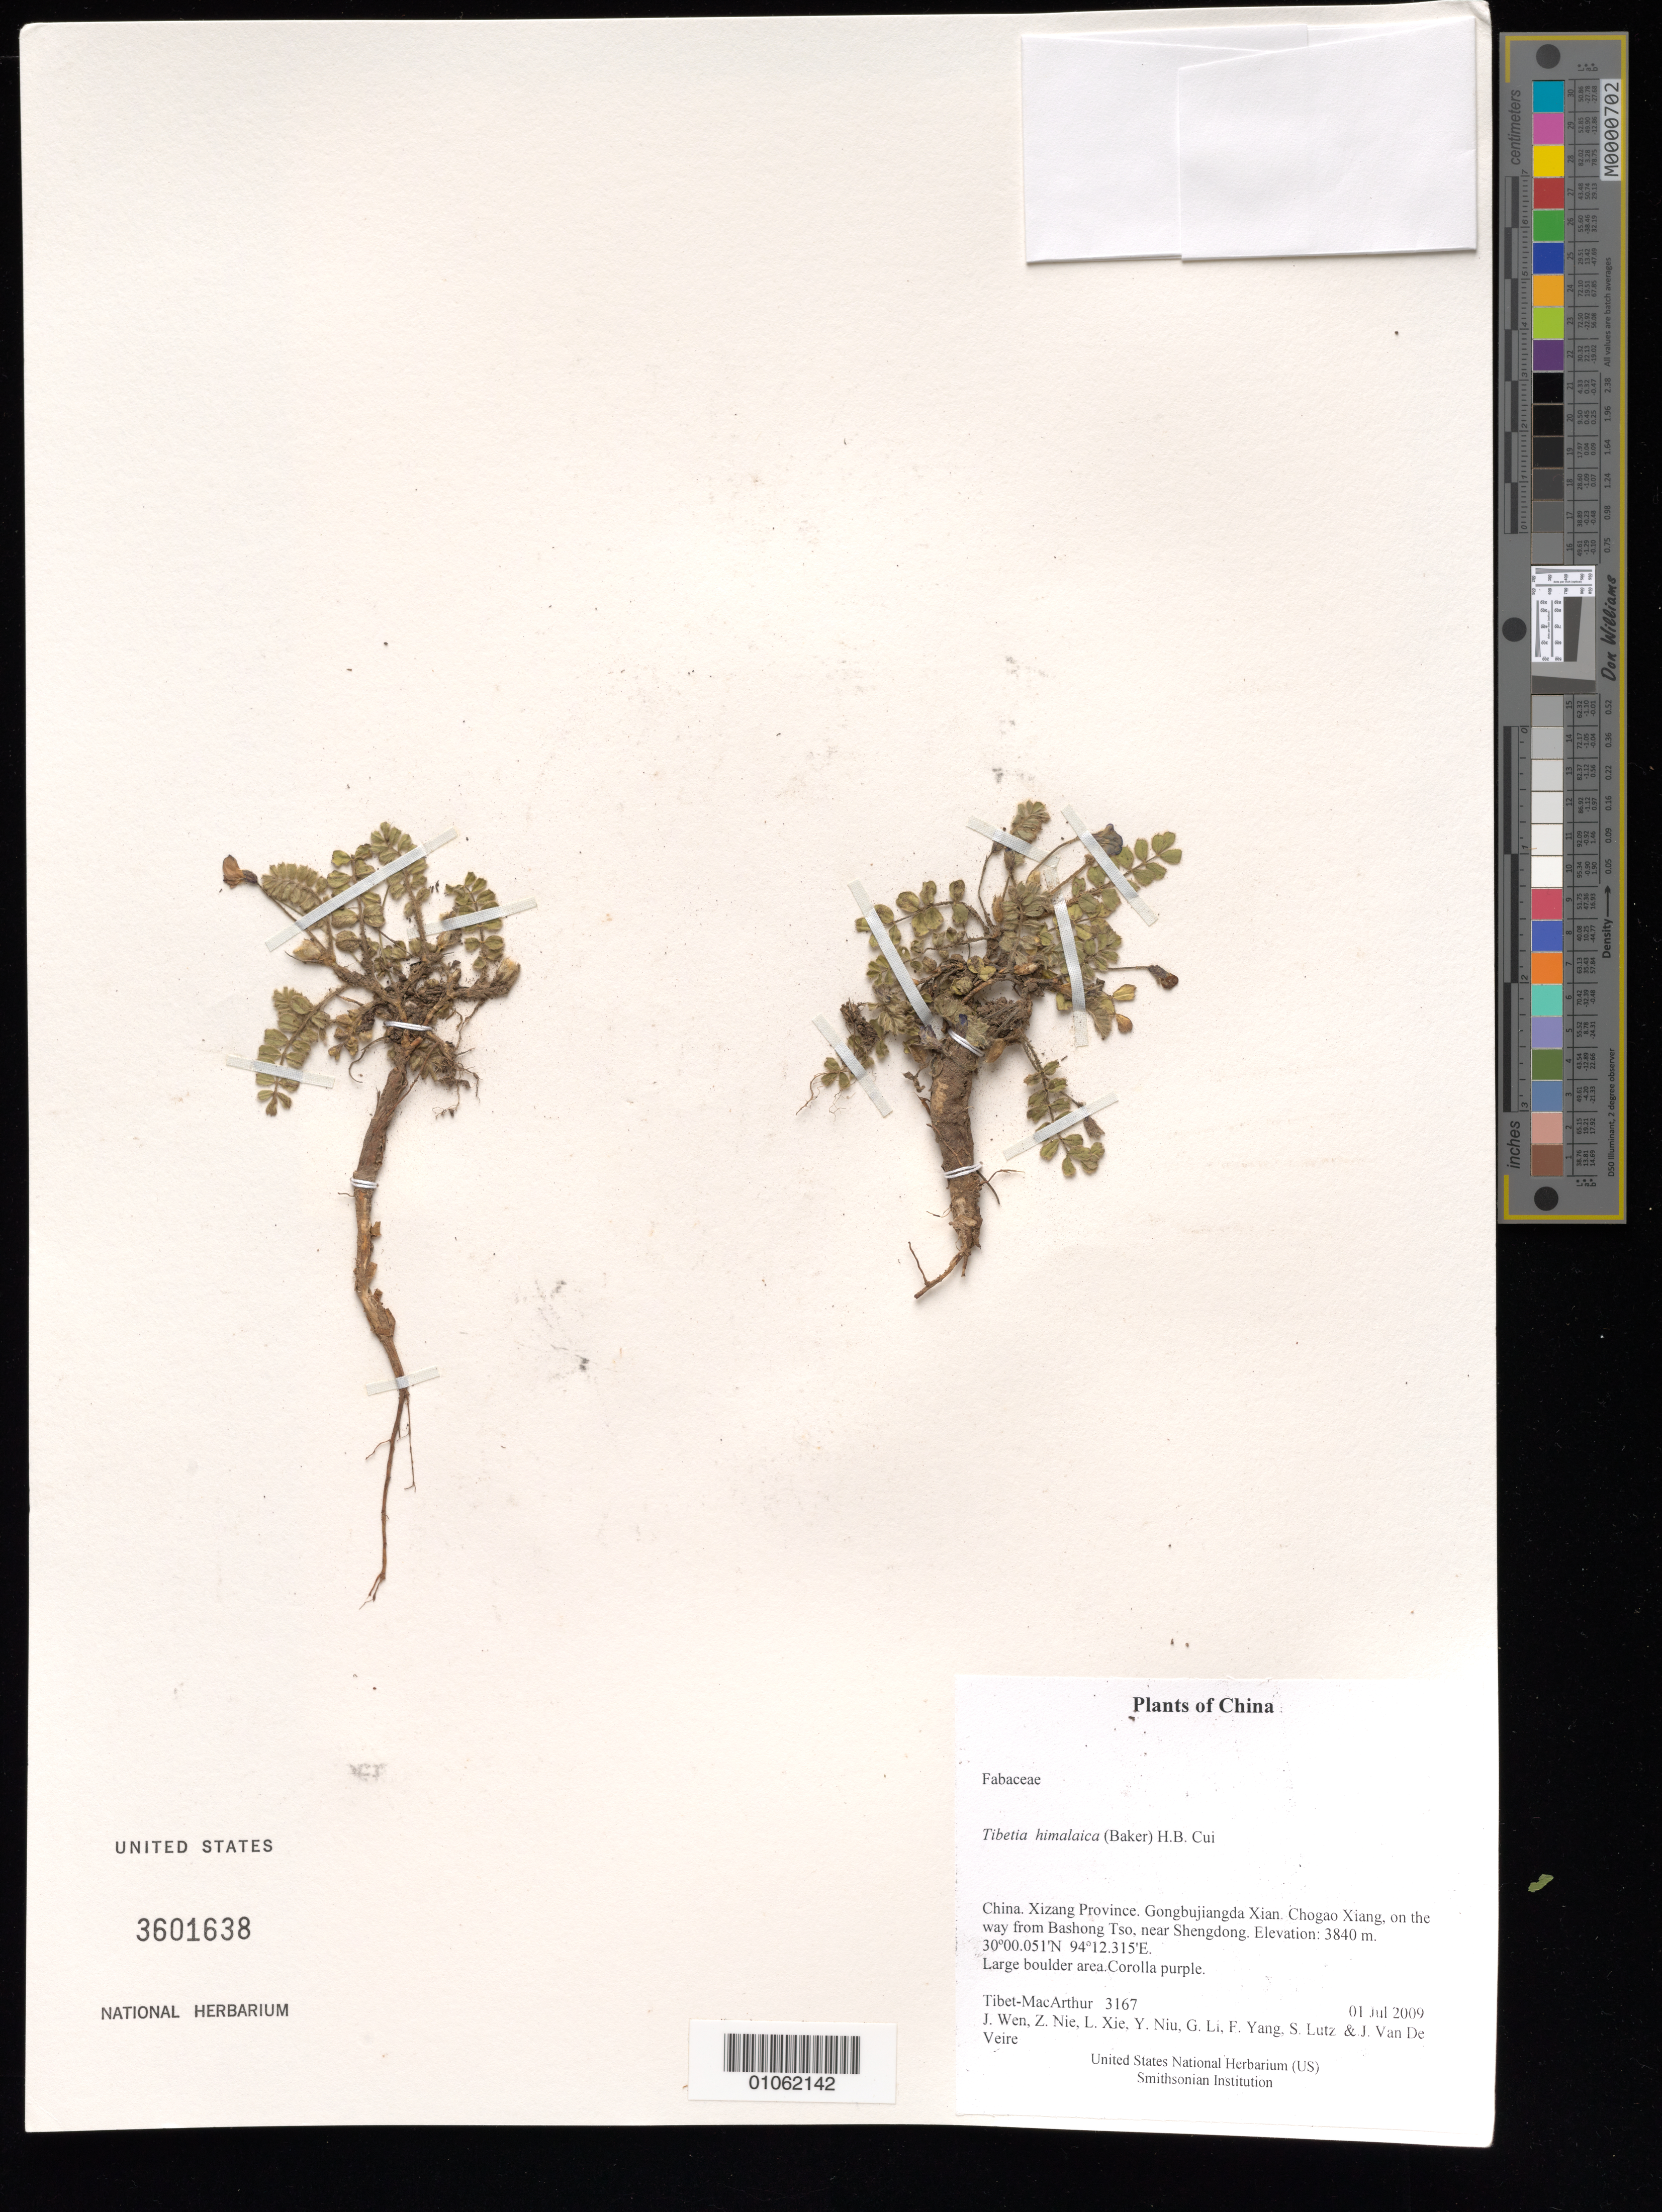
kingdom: Plantae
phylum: Tracheophyta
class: Magnoliopsida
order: Fabales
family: Fabaceae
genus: Tibetia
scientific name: Tibetia himalaica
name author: (Baker) H.B. Cui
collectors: Tibet-MacArthur, J. Wen, Z. Nie, L. Xie, Y. Niu, G. Li, F. Yang, S. Lutz & J. Van De Veire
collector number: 3167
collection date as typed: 01 Jul 2009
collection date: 2009-07-01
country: China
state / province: Xizang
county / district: Gongbujiangda Xian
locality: Chogao Xiang, on the way from Bashong Tso, near Shengdong.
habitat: Large boulder area.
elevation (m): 3840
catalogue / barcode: US 3601638